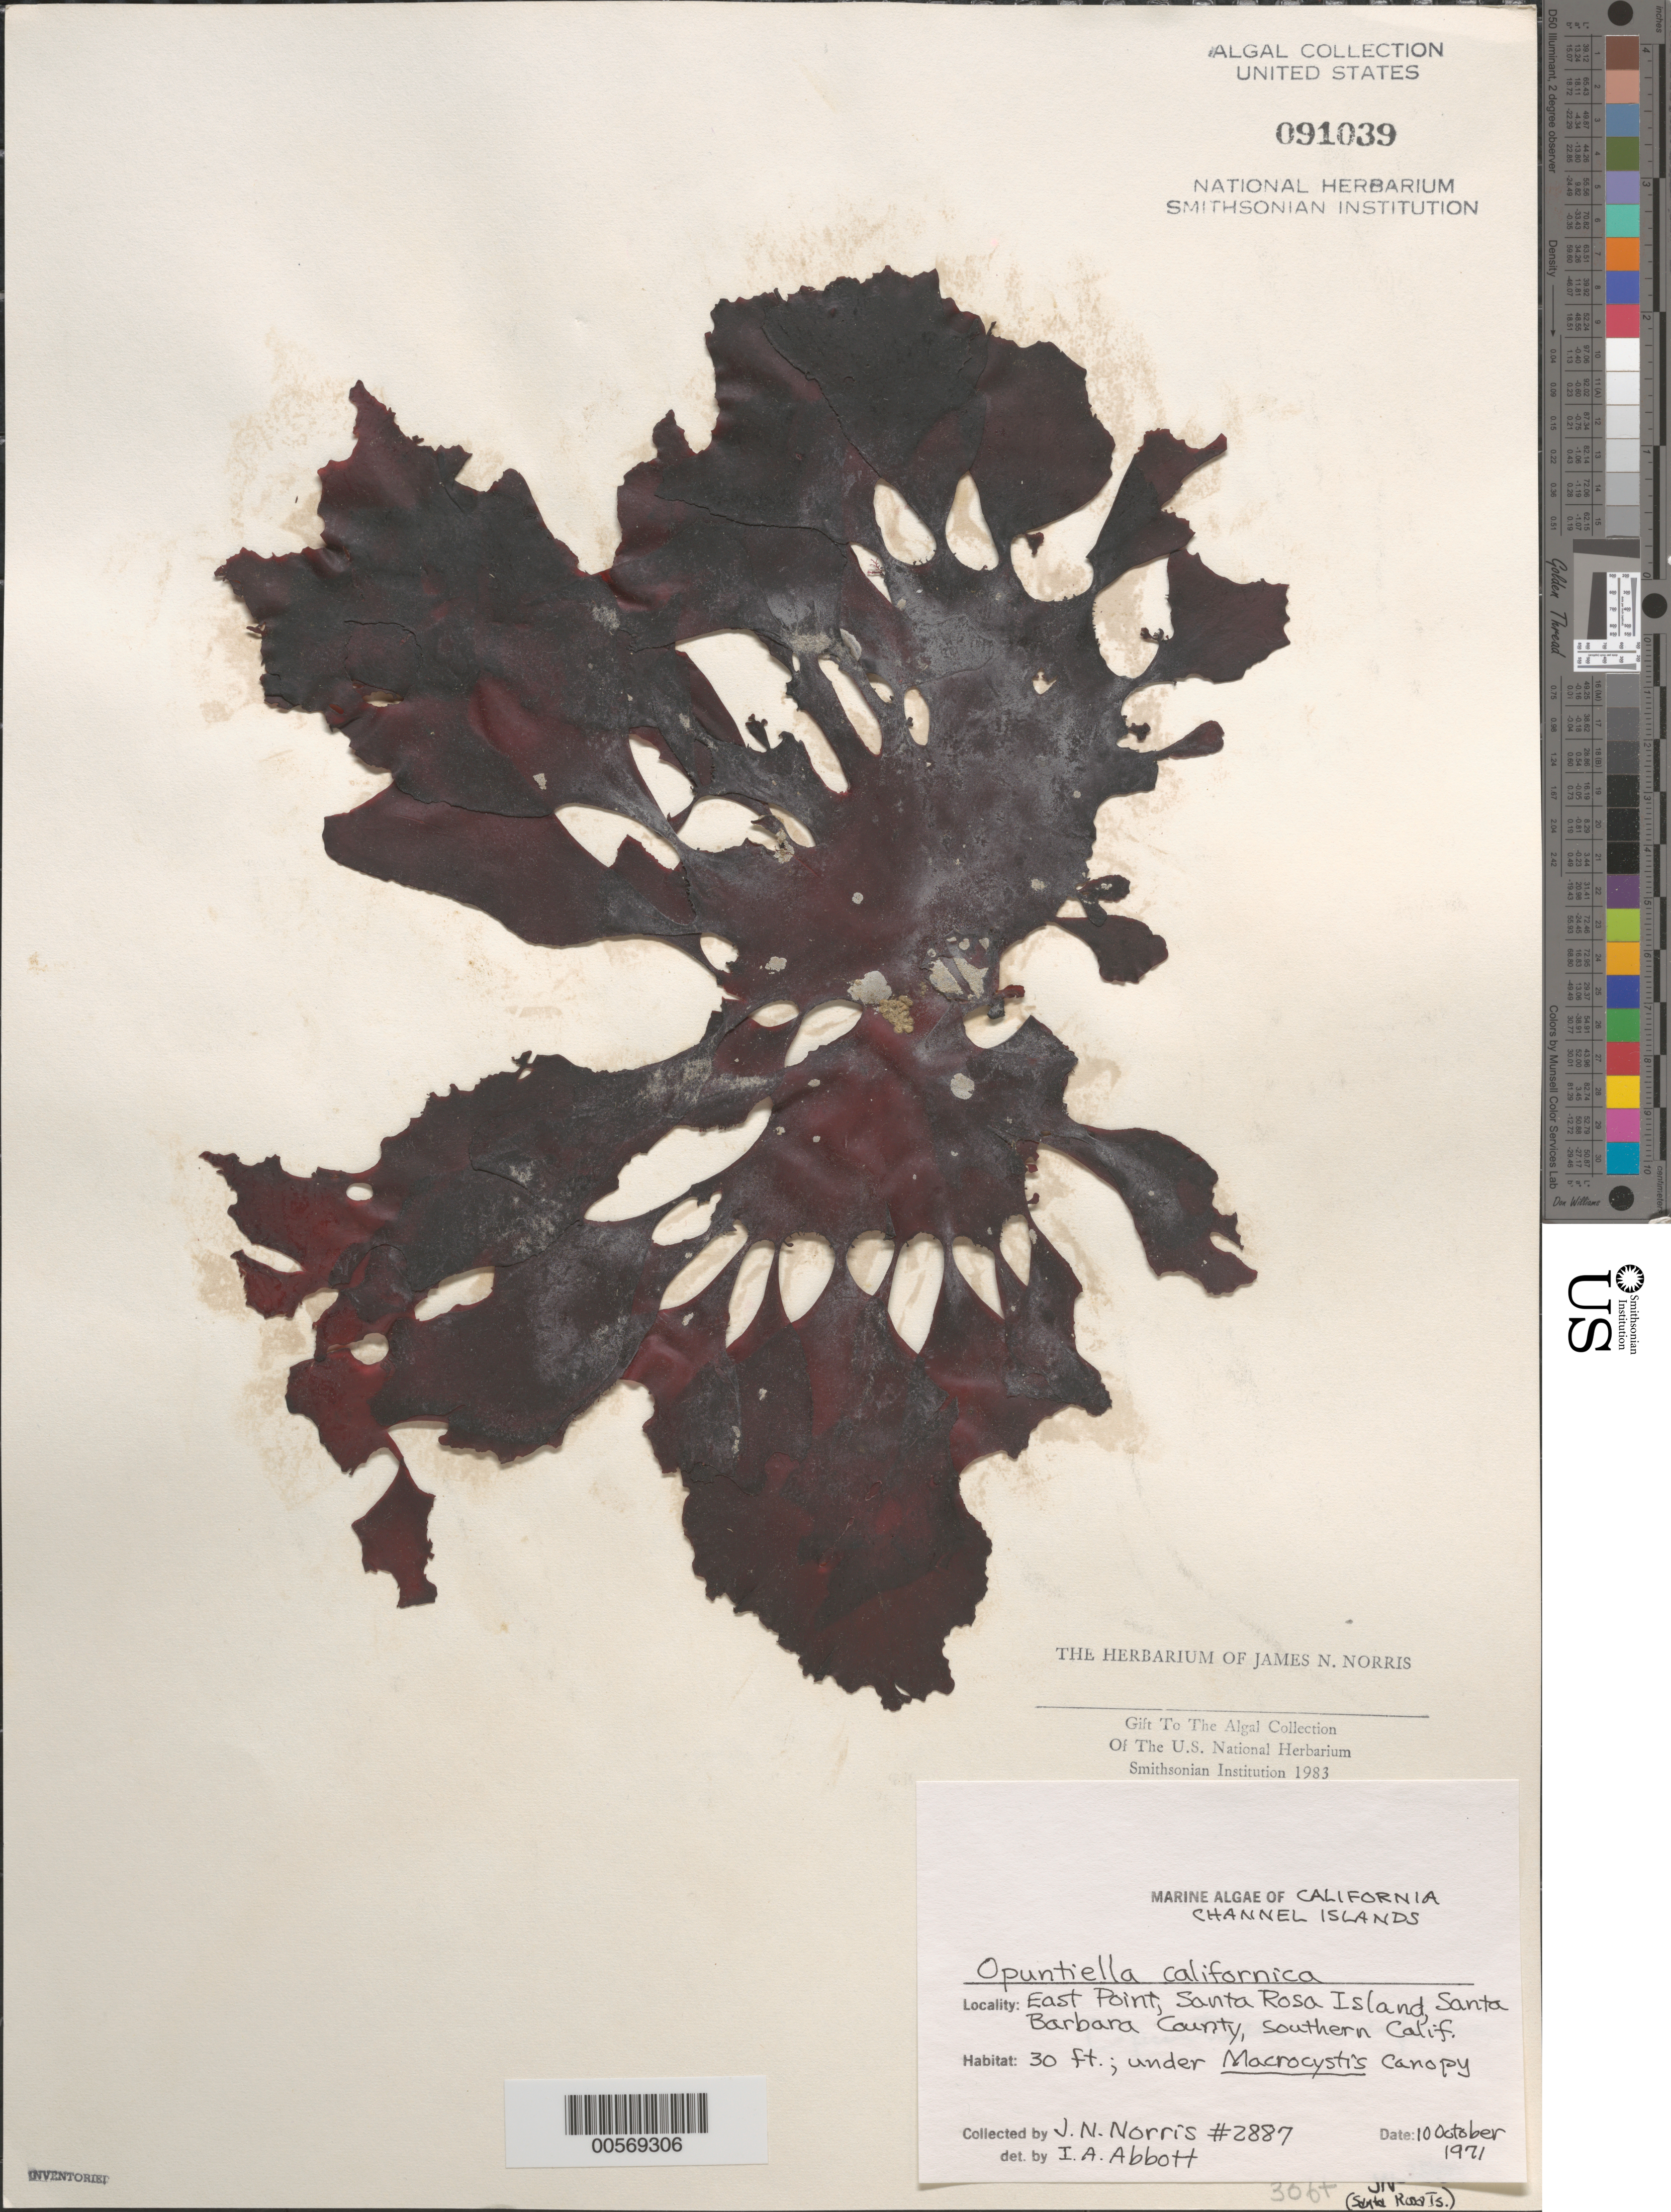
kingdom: Plantae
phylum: Rhodophyta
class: Florideophyceae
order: Gigartinales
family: Furcellariaceae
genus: Opuntiella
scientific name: Opuntiella californica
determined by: Abbott, Isabella A.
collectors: J. N. Norris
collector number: JN-2887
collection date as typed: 10 Oct 1971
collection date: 1971-10-10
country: United States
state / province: California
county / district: Santa Barbara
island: Santa Rosa Island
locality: East Point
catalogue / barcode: US 91039